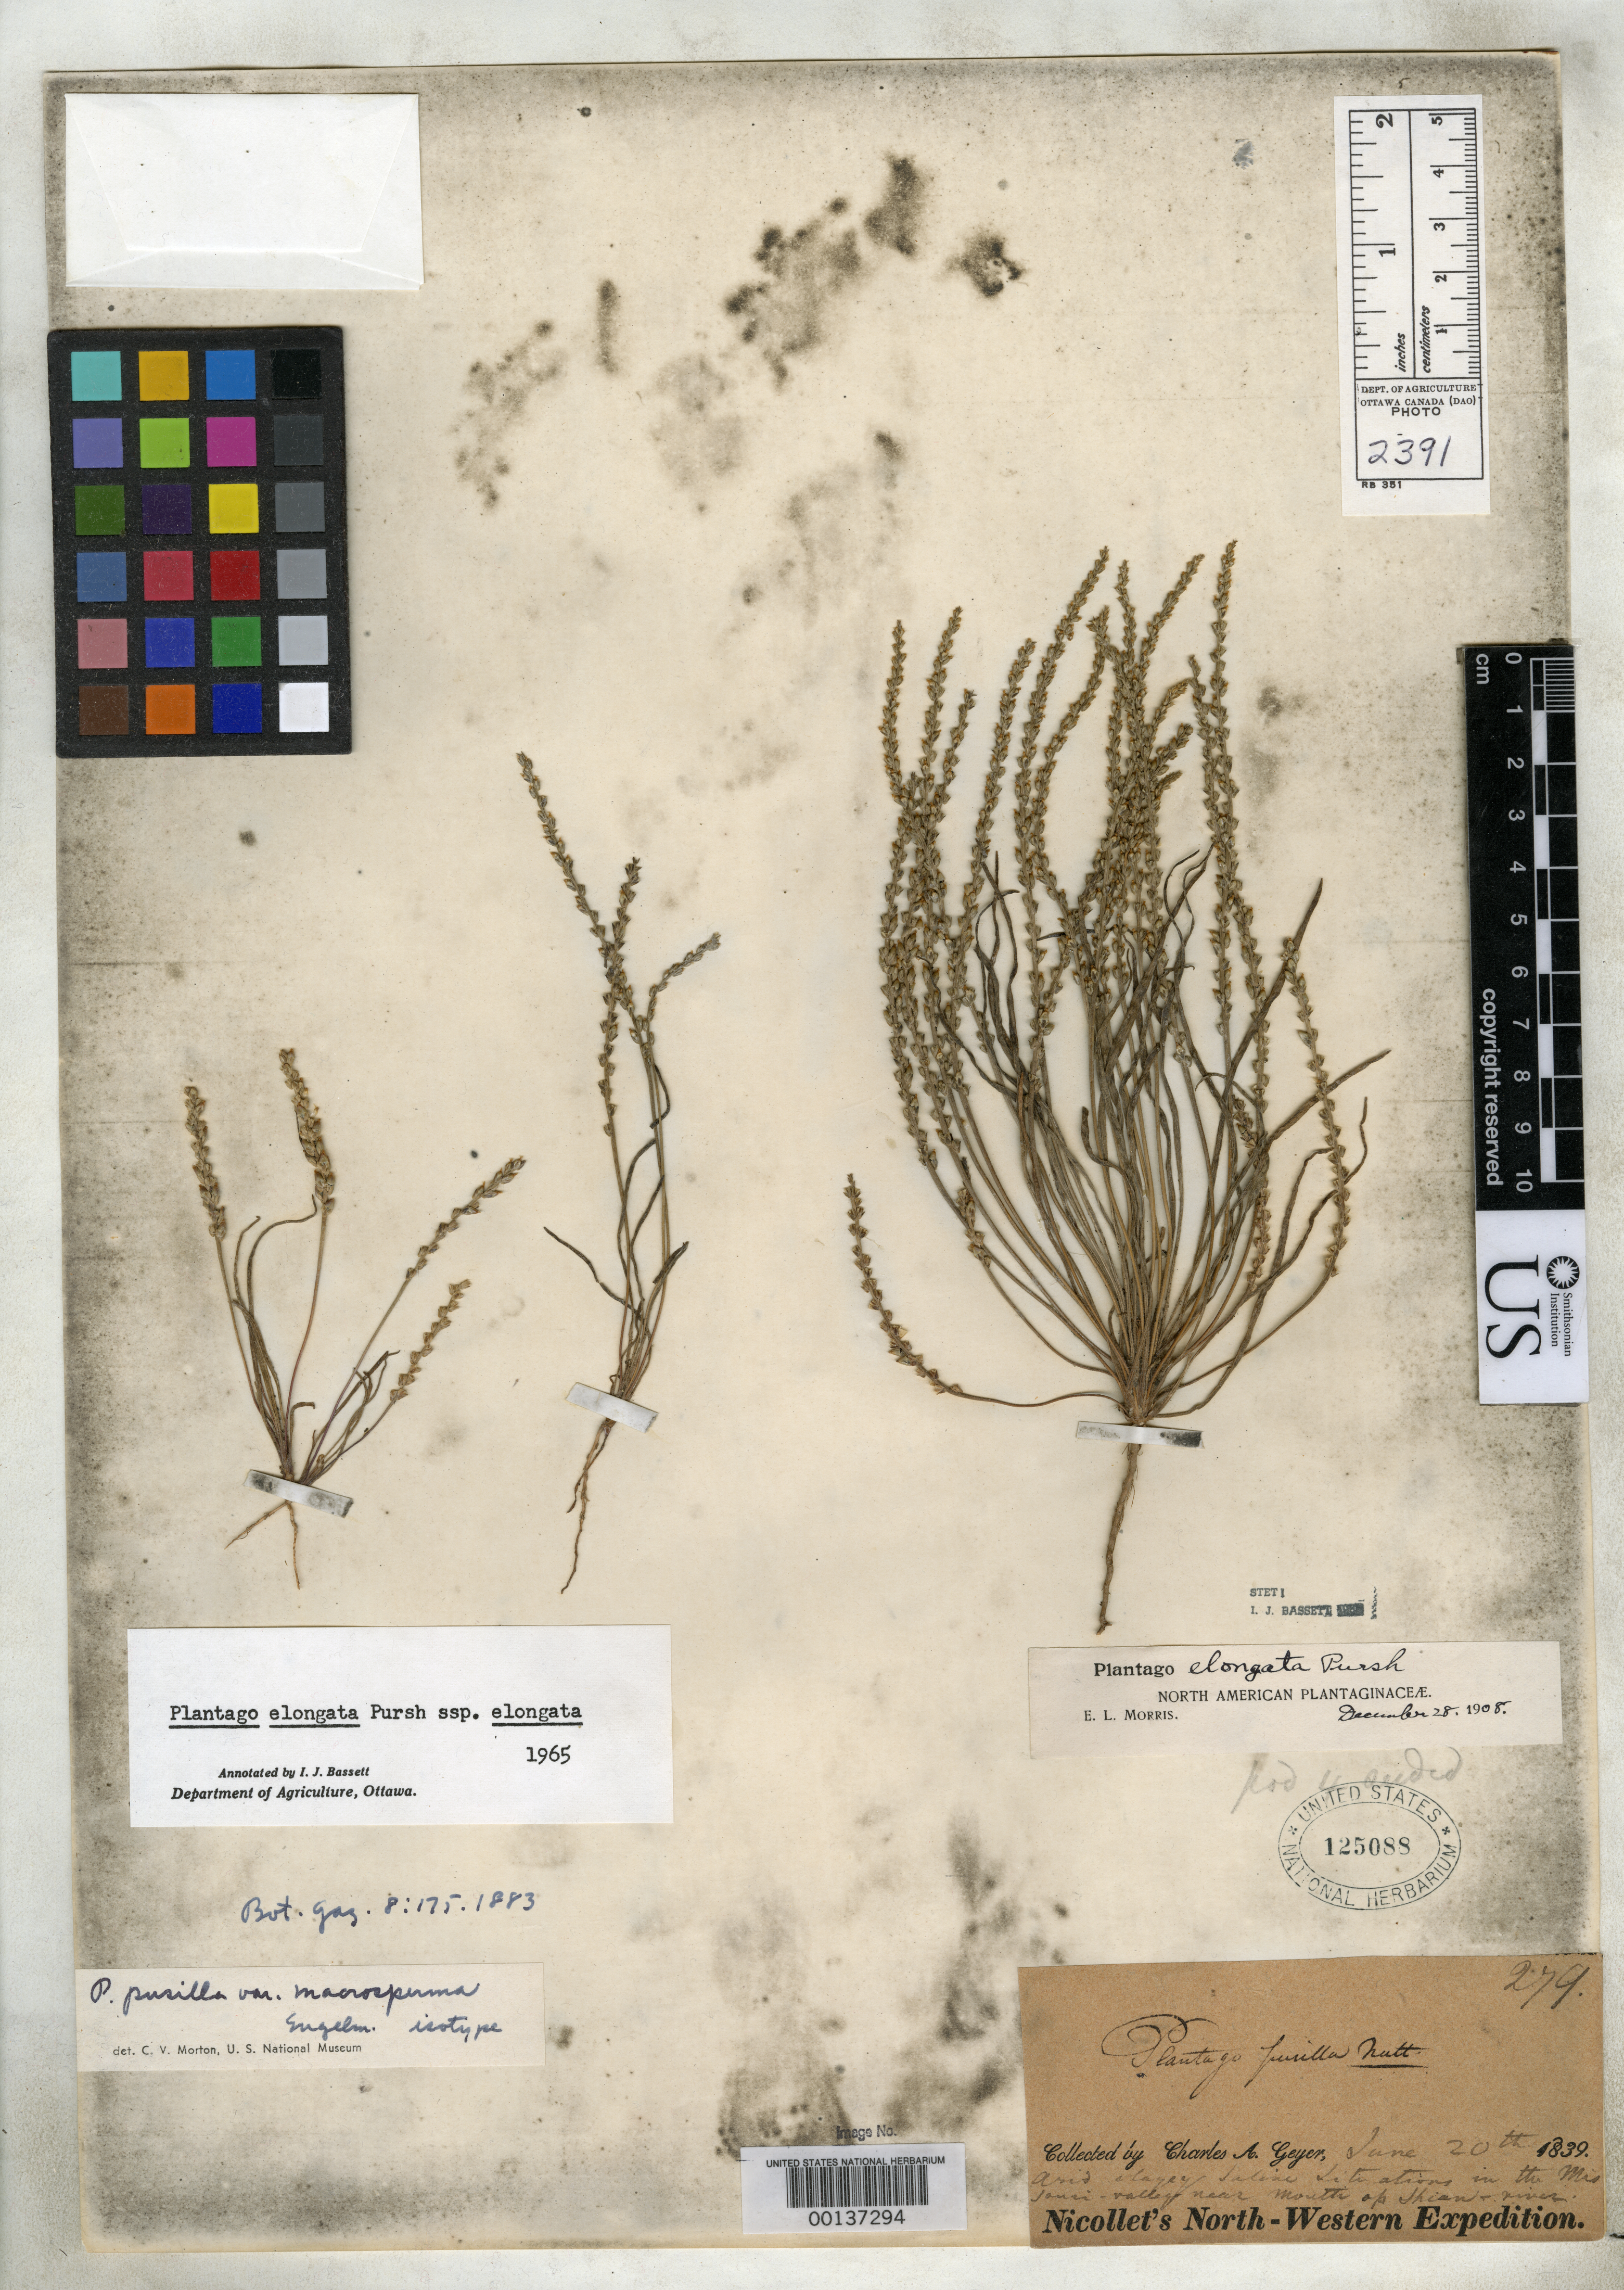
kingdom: Plantae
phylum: Tracheophyta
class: Magnoliopsida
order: Lamiales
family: Plantaginaceae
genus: Plantago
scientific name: Plantago pusilla var. macrosperma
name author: Engelm.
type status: Isotype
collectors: C. A. Geyer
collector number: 279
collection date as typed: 20 Jun 1839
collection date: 1839-06-20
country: United States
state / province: South Dakota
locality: Missouri Valley, near mouth of Cheyenne River.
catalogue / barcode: US 125088